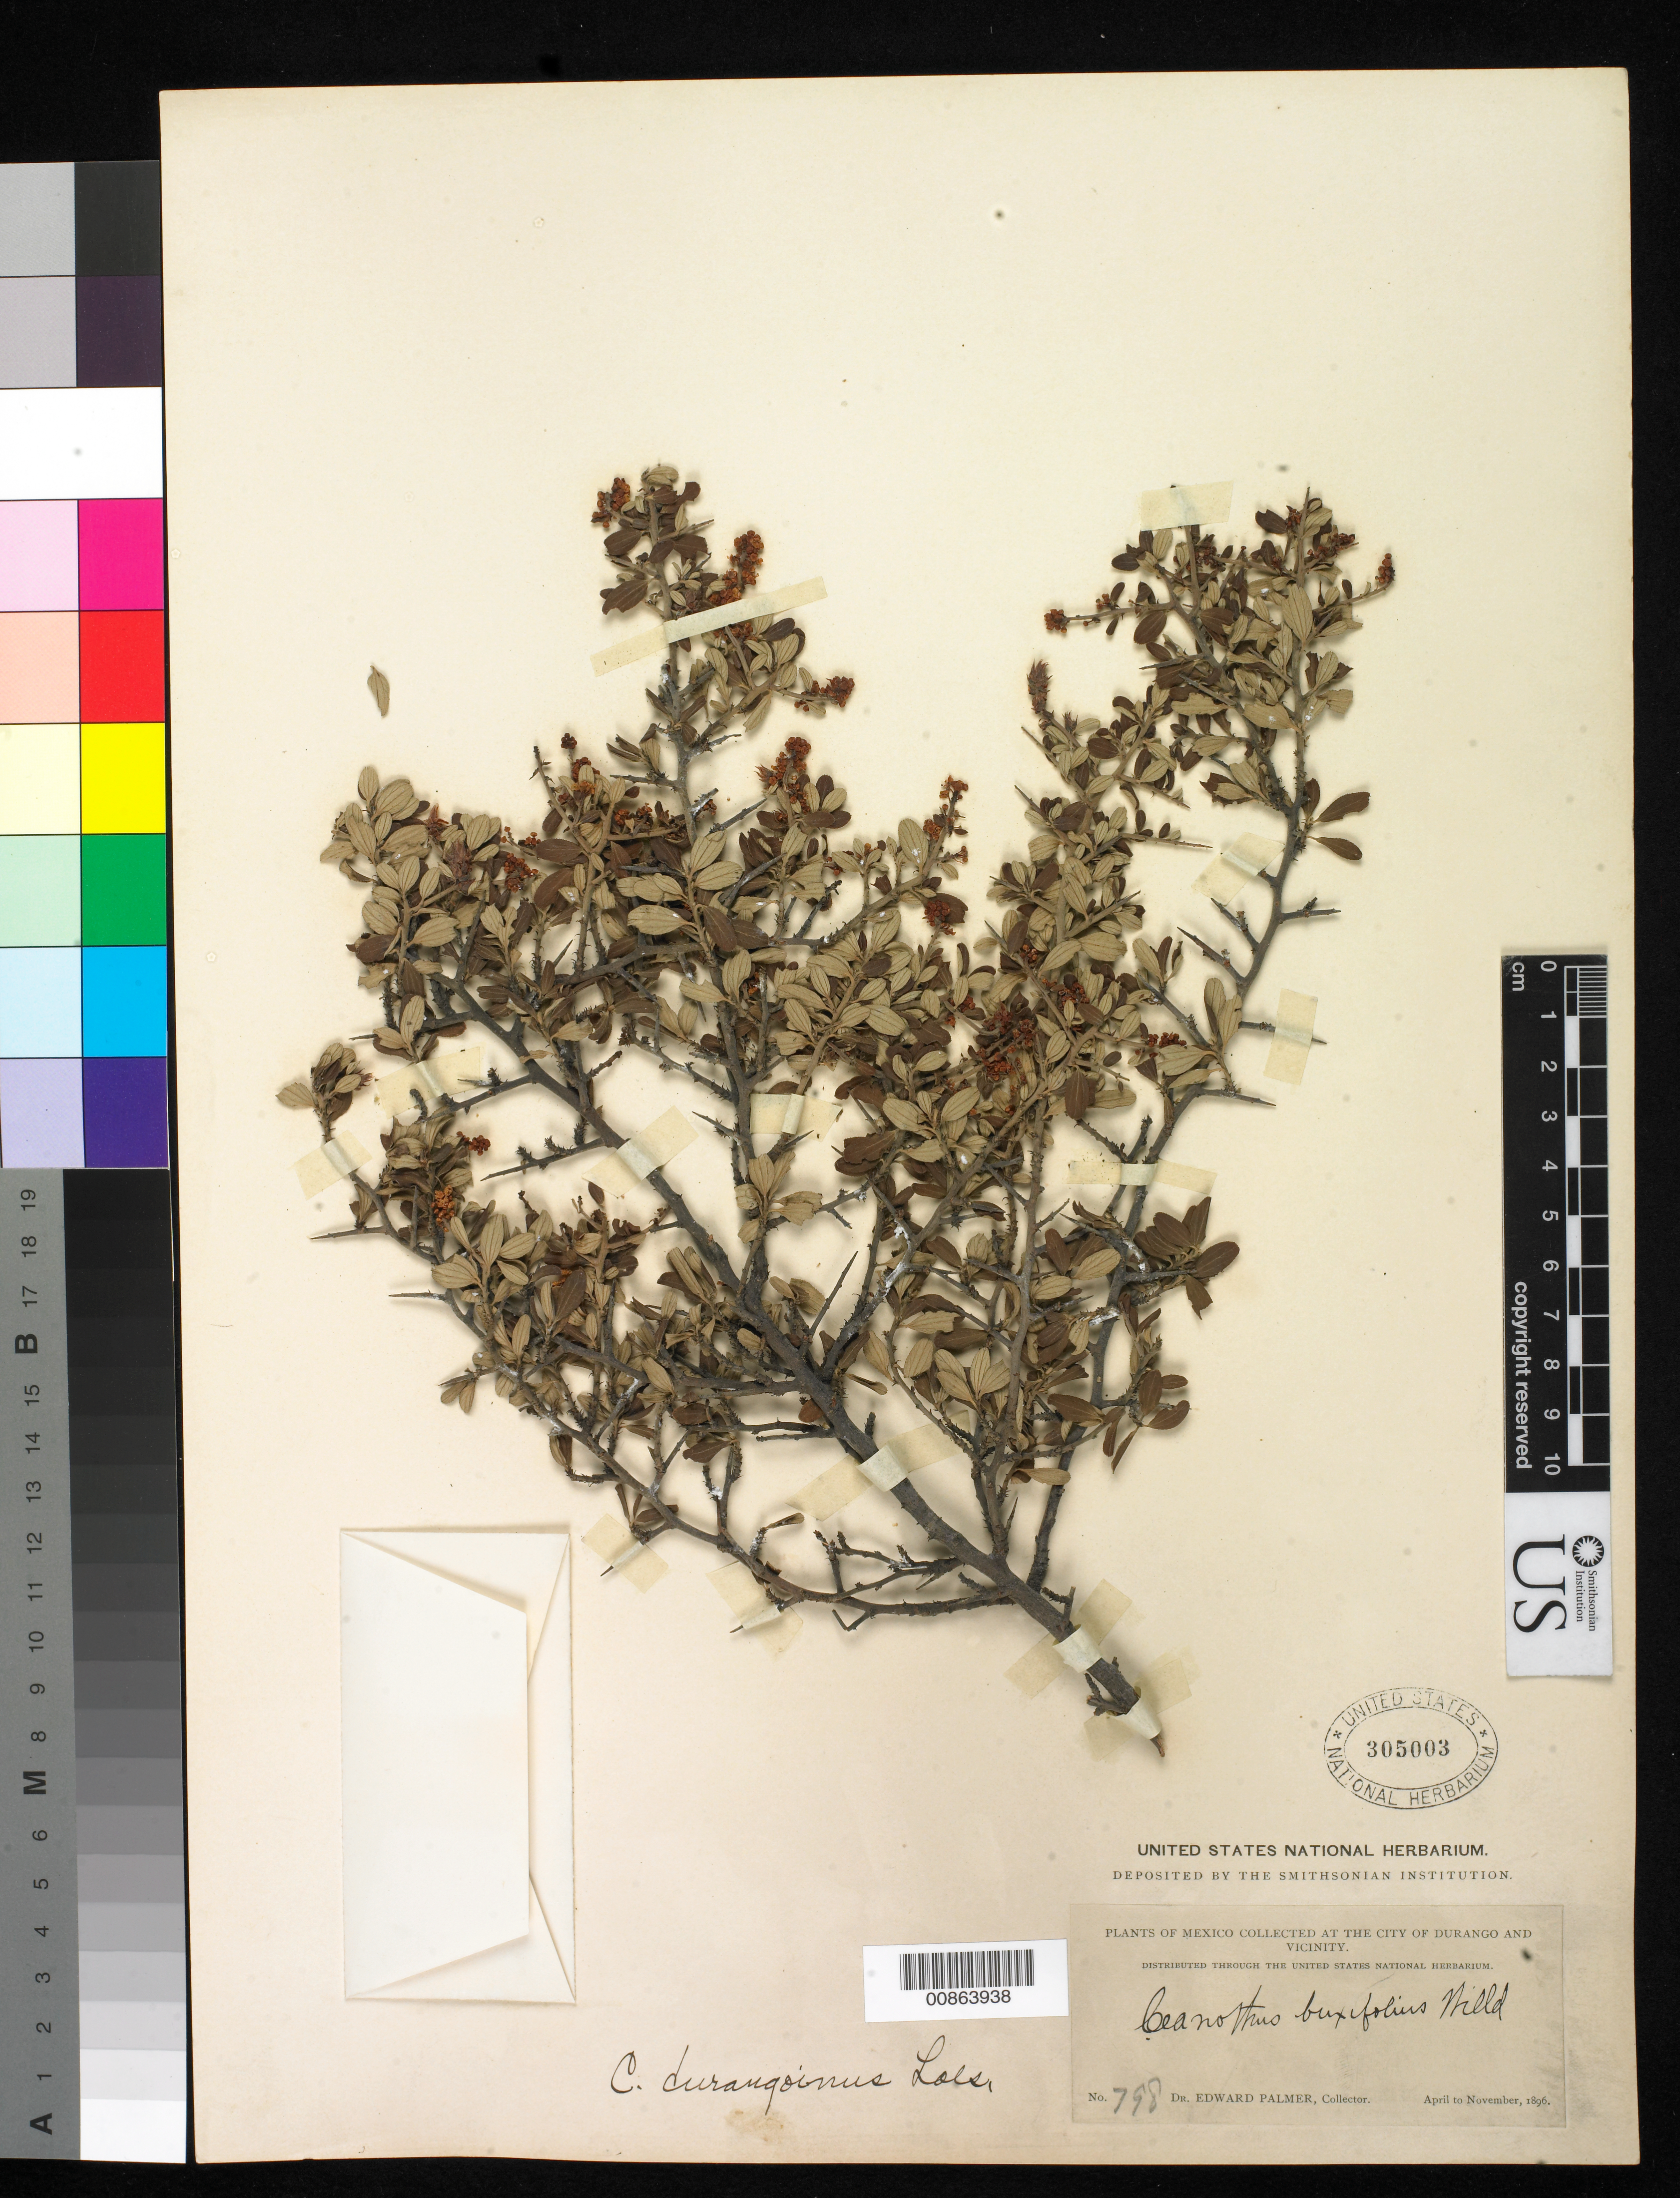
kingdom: Plantae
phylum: Tracheophyta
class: Magnoliopsida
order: Rosales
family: Rhamnaceae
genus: Ceanothus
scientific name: Ceanothus durangoinus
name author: Loes.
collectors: E. Palmer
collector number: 798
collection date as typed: Apr 1896 to -- Nov 1896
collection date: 1896-04/1896-11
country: Mexico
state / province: Durango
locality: City of Durango and vicinity.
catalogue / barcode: US 305003